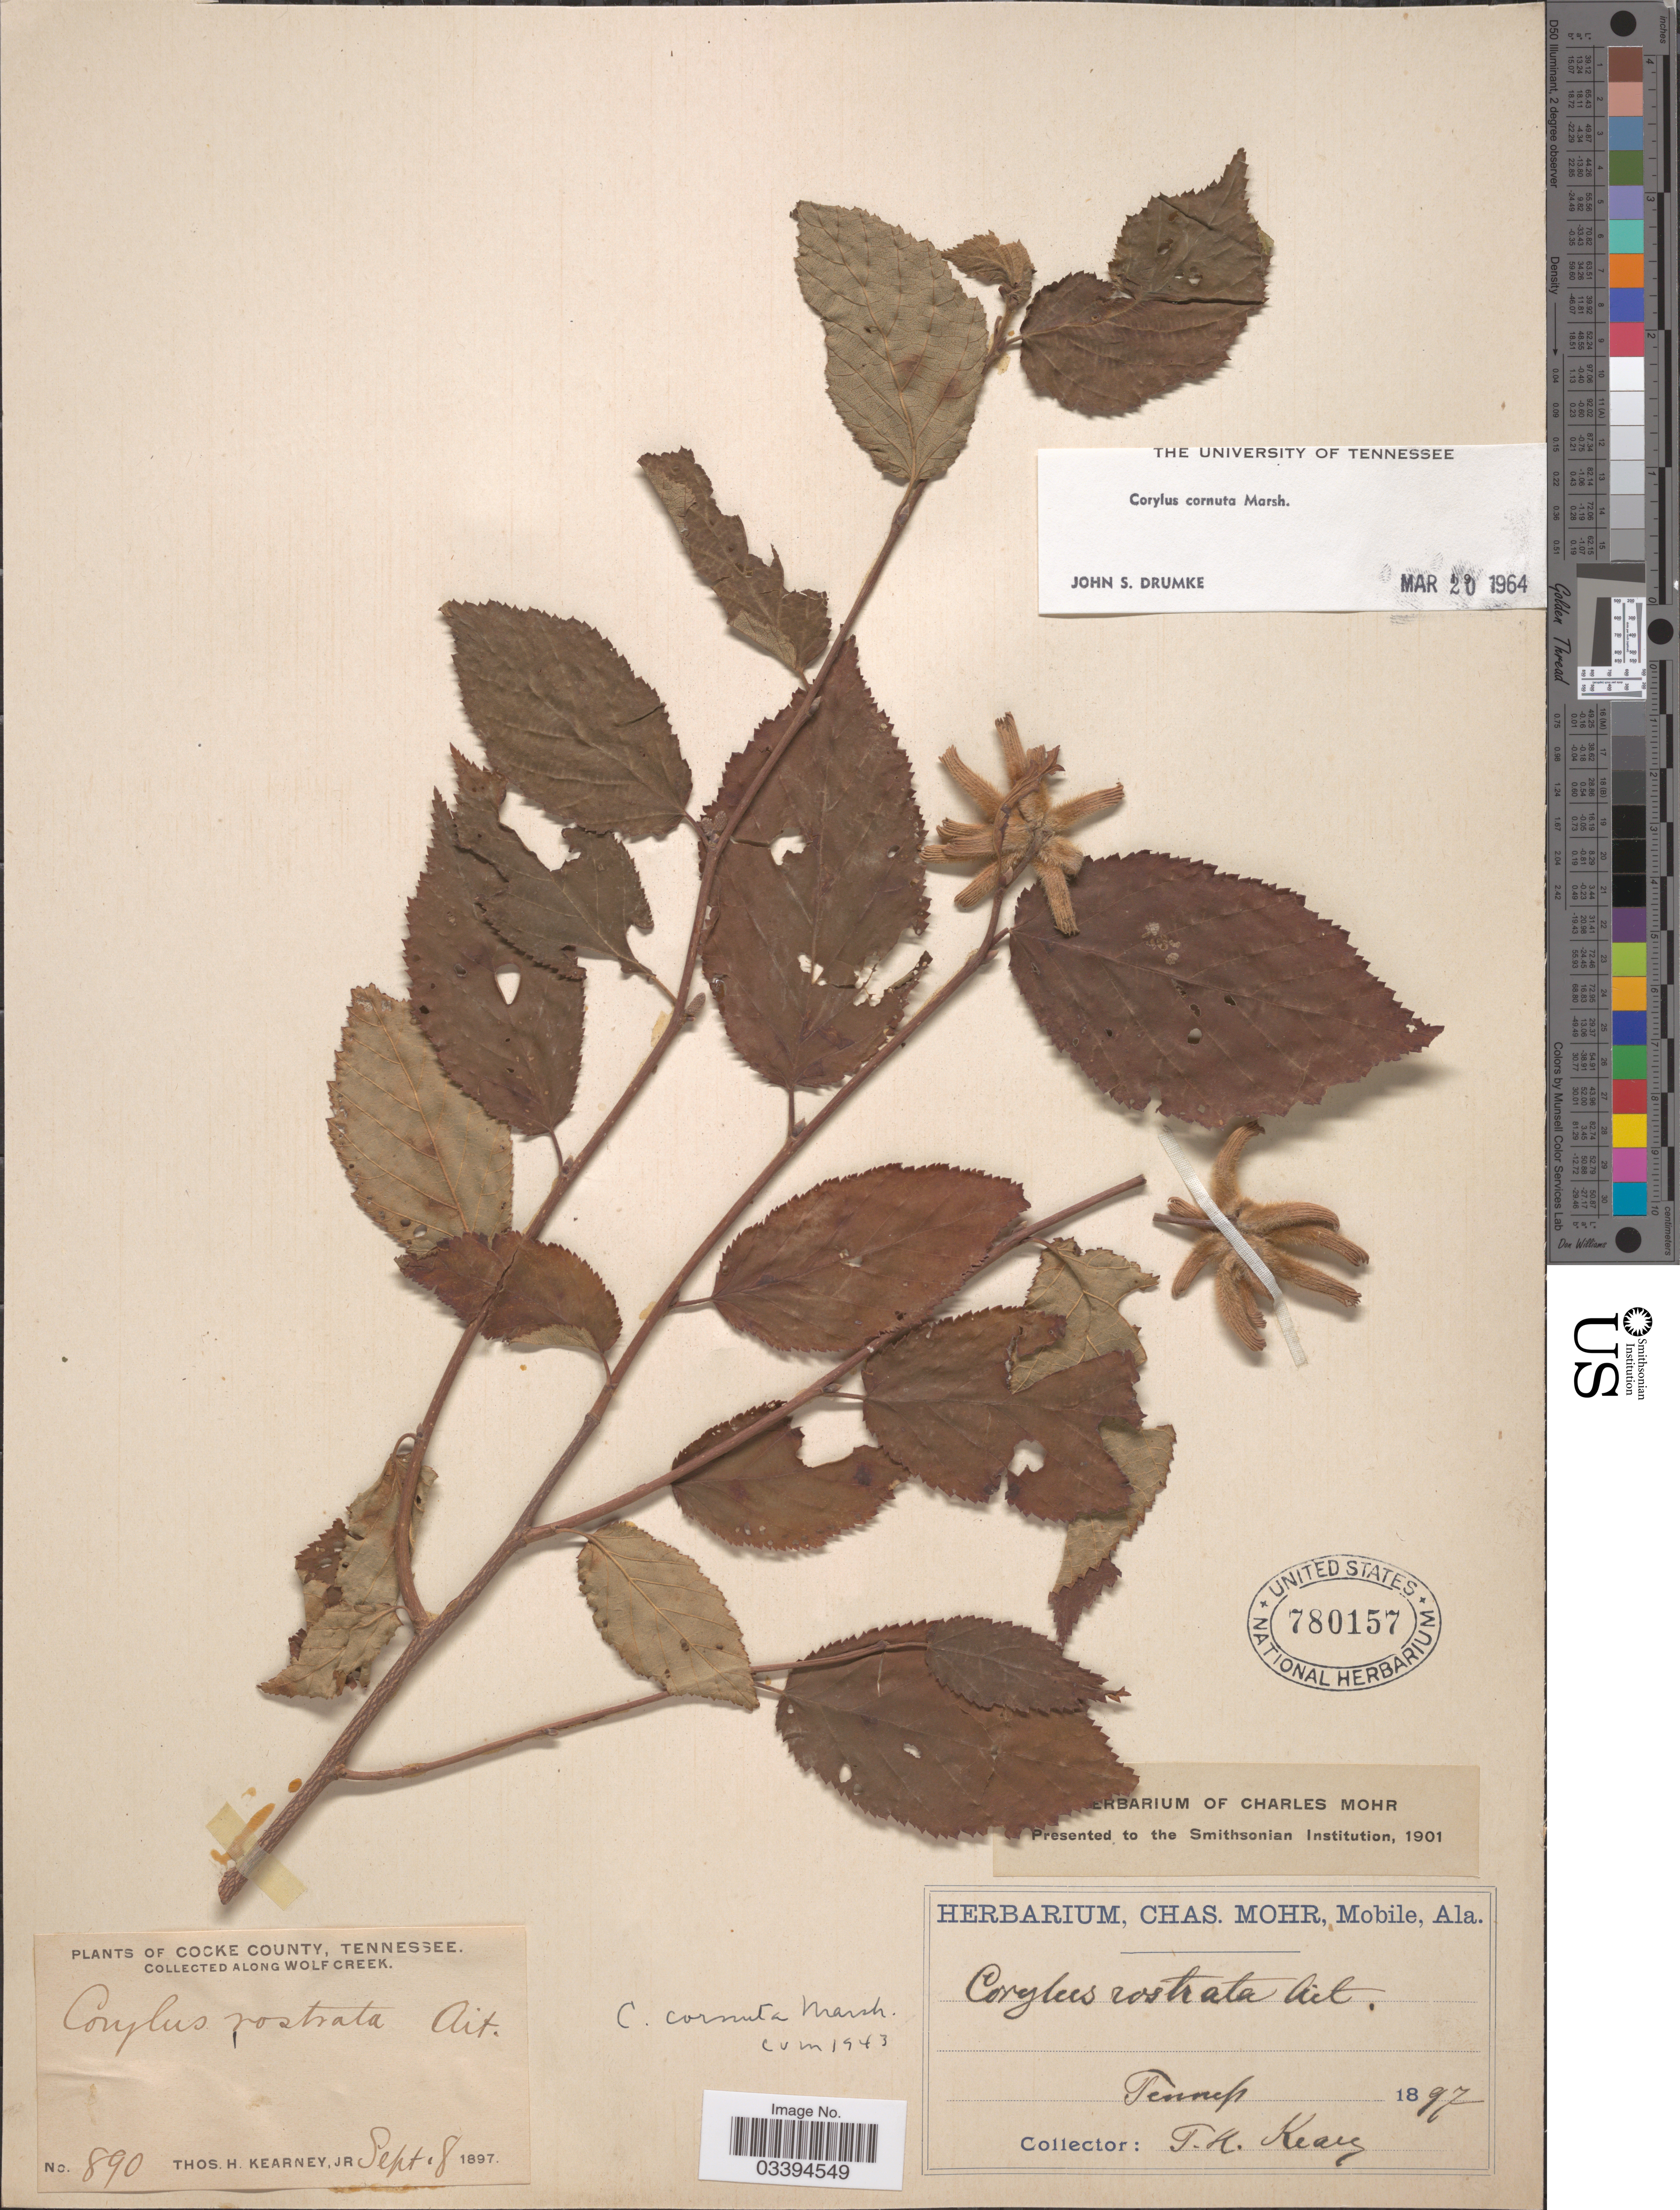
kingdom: Plantae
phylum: Tracheophyta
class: Magnoliopsida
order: Fagales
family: Betulaceae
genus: Corylus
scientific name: Corylus cornuta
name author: Marshall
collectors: T. H. Kearney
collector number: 890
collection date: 1897-09-08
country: United States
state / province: Tennessee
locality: Cocke County, along Wolf Creek.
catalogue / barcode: US 780157